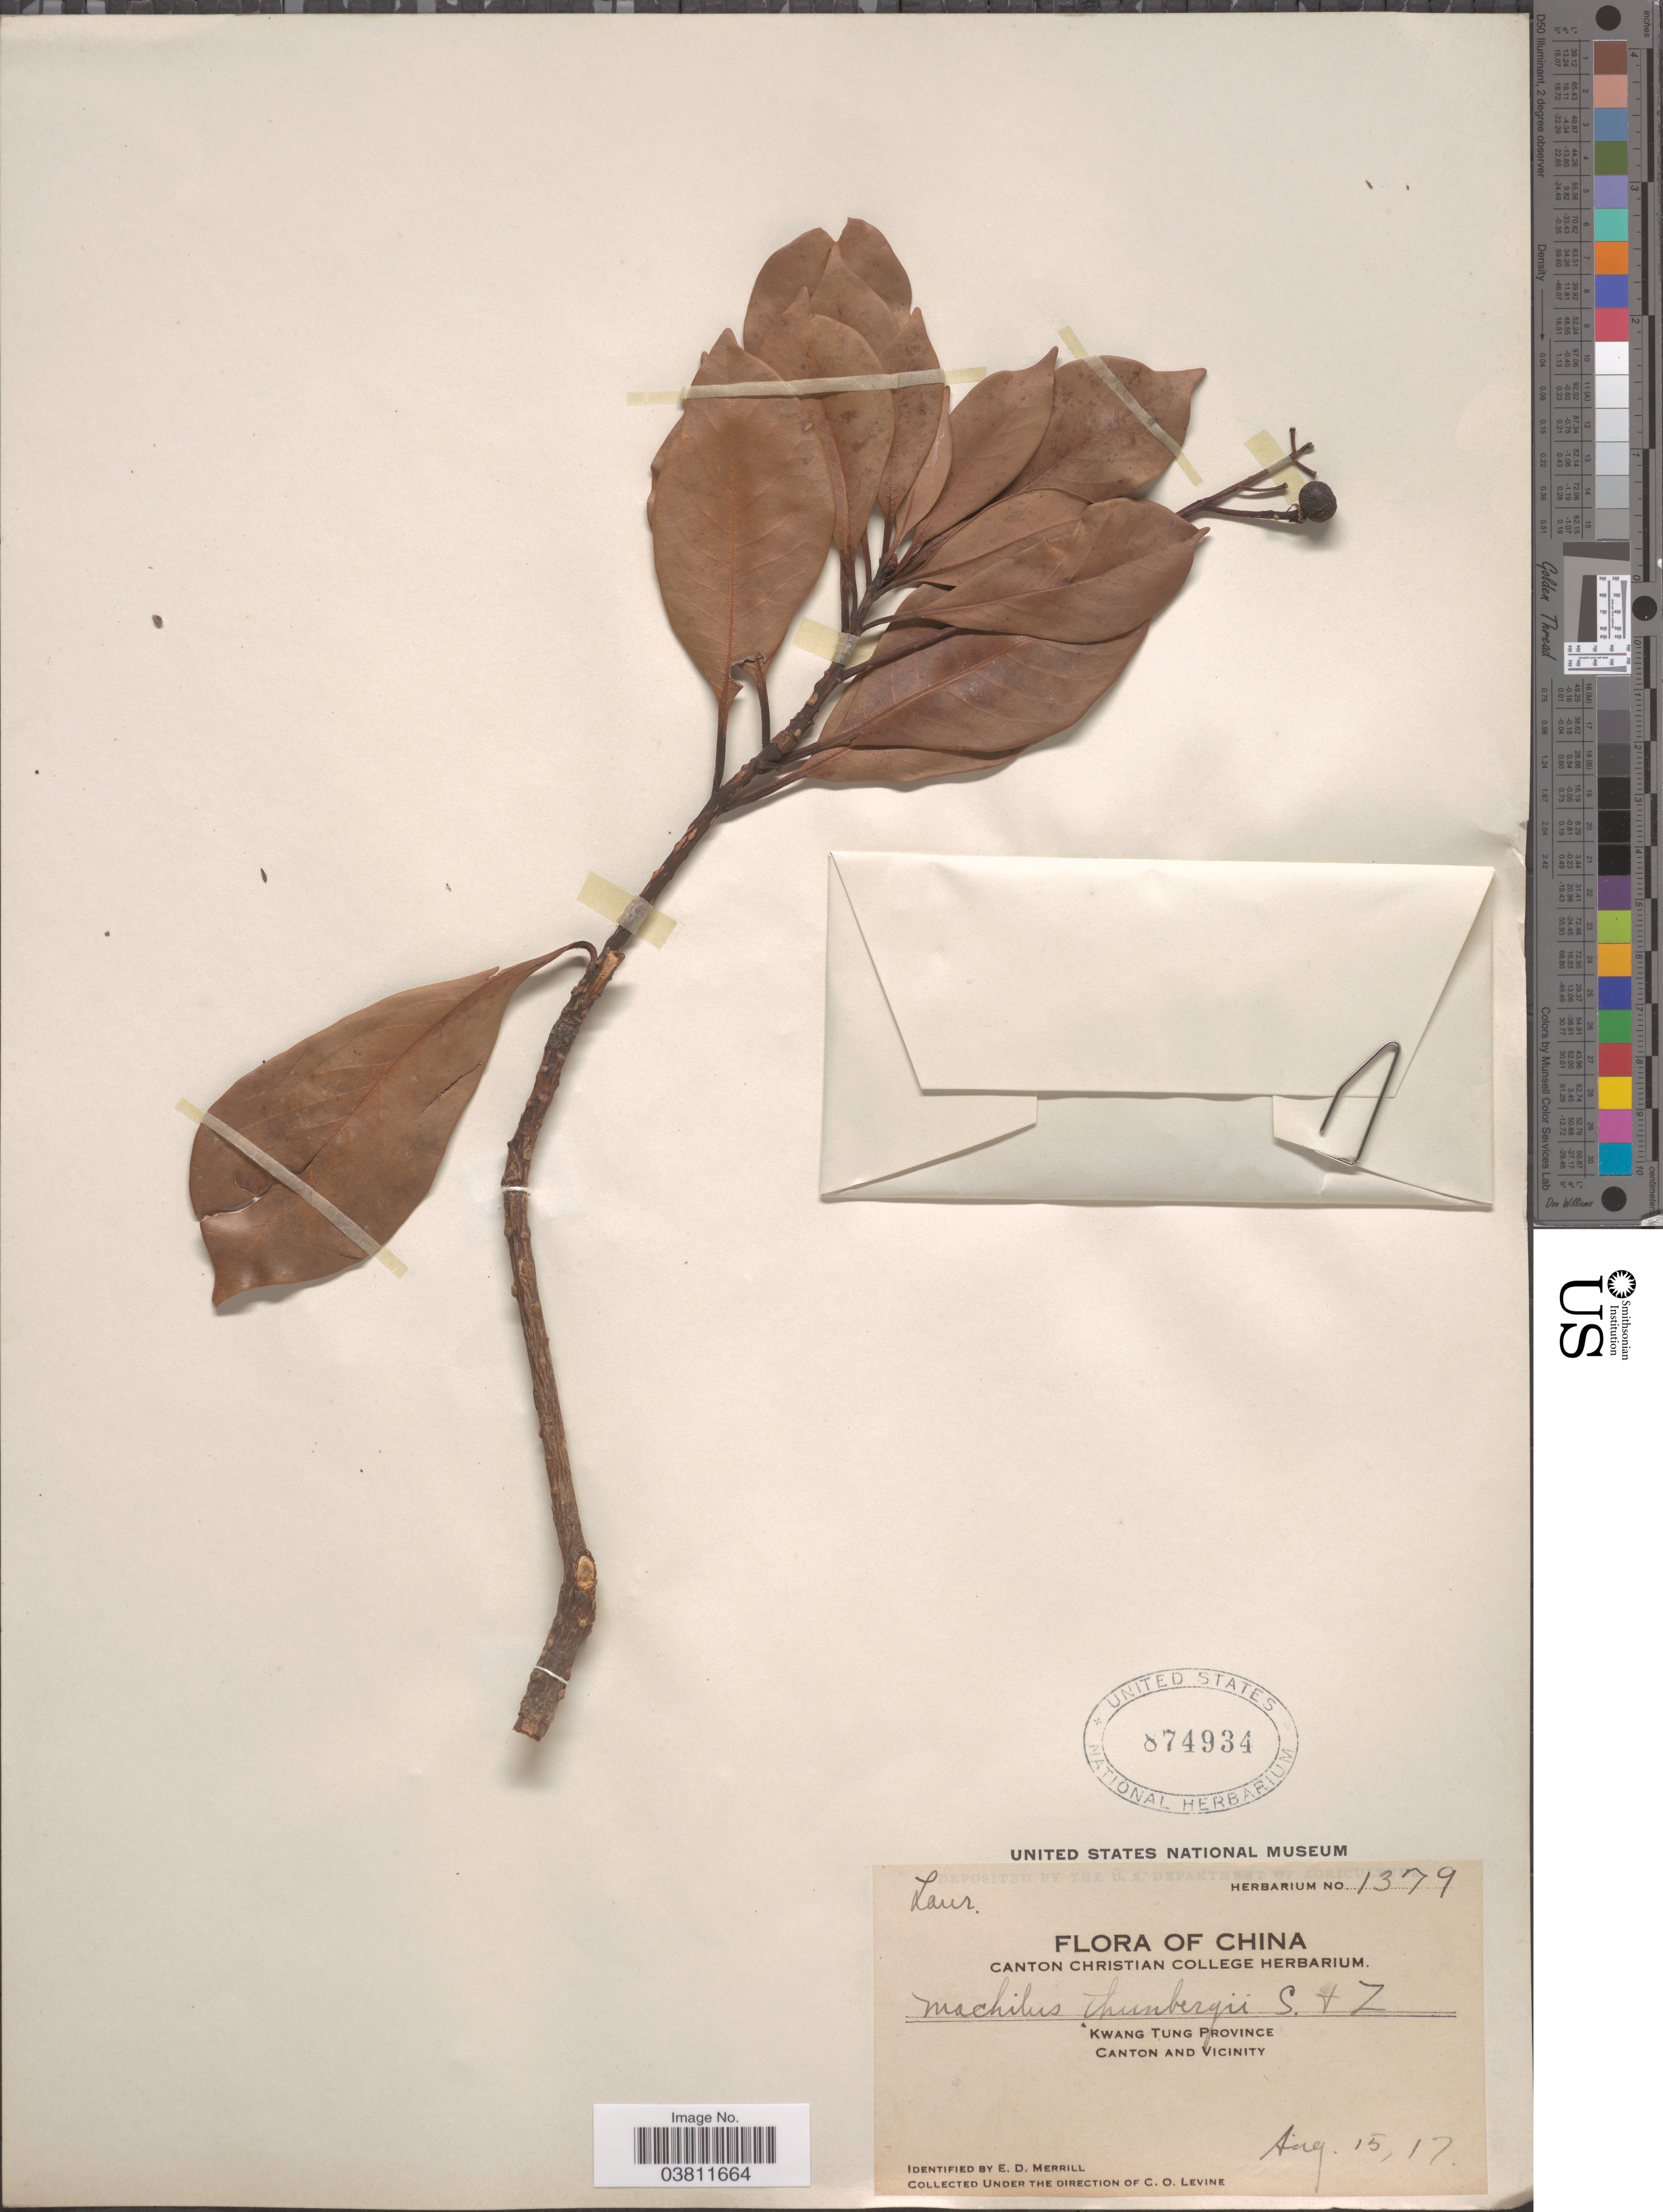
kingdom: Plantae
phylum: Tracheophyta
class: Magnoliopsida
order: Laurales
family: Lauraceae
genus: Machilus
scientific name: Machilus thunbergii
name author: Siebold & Zucc.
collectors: C. O. Levine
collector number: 1379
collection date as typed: Transcribed d/m/y: 15/8/17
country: China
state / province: Guangdong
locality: Kwang Tung Province. Canton and vicinity.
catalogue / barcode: US 874934